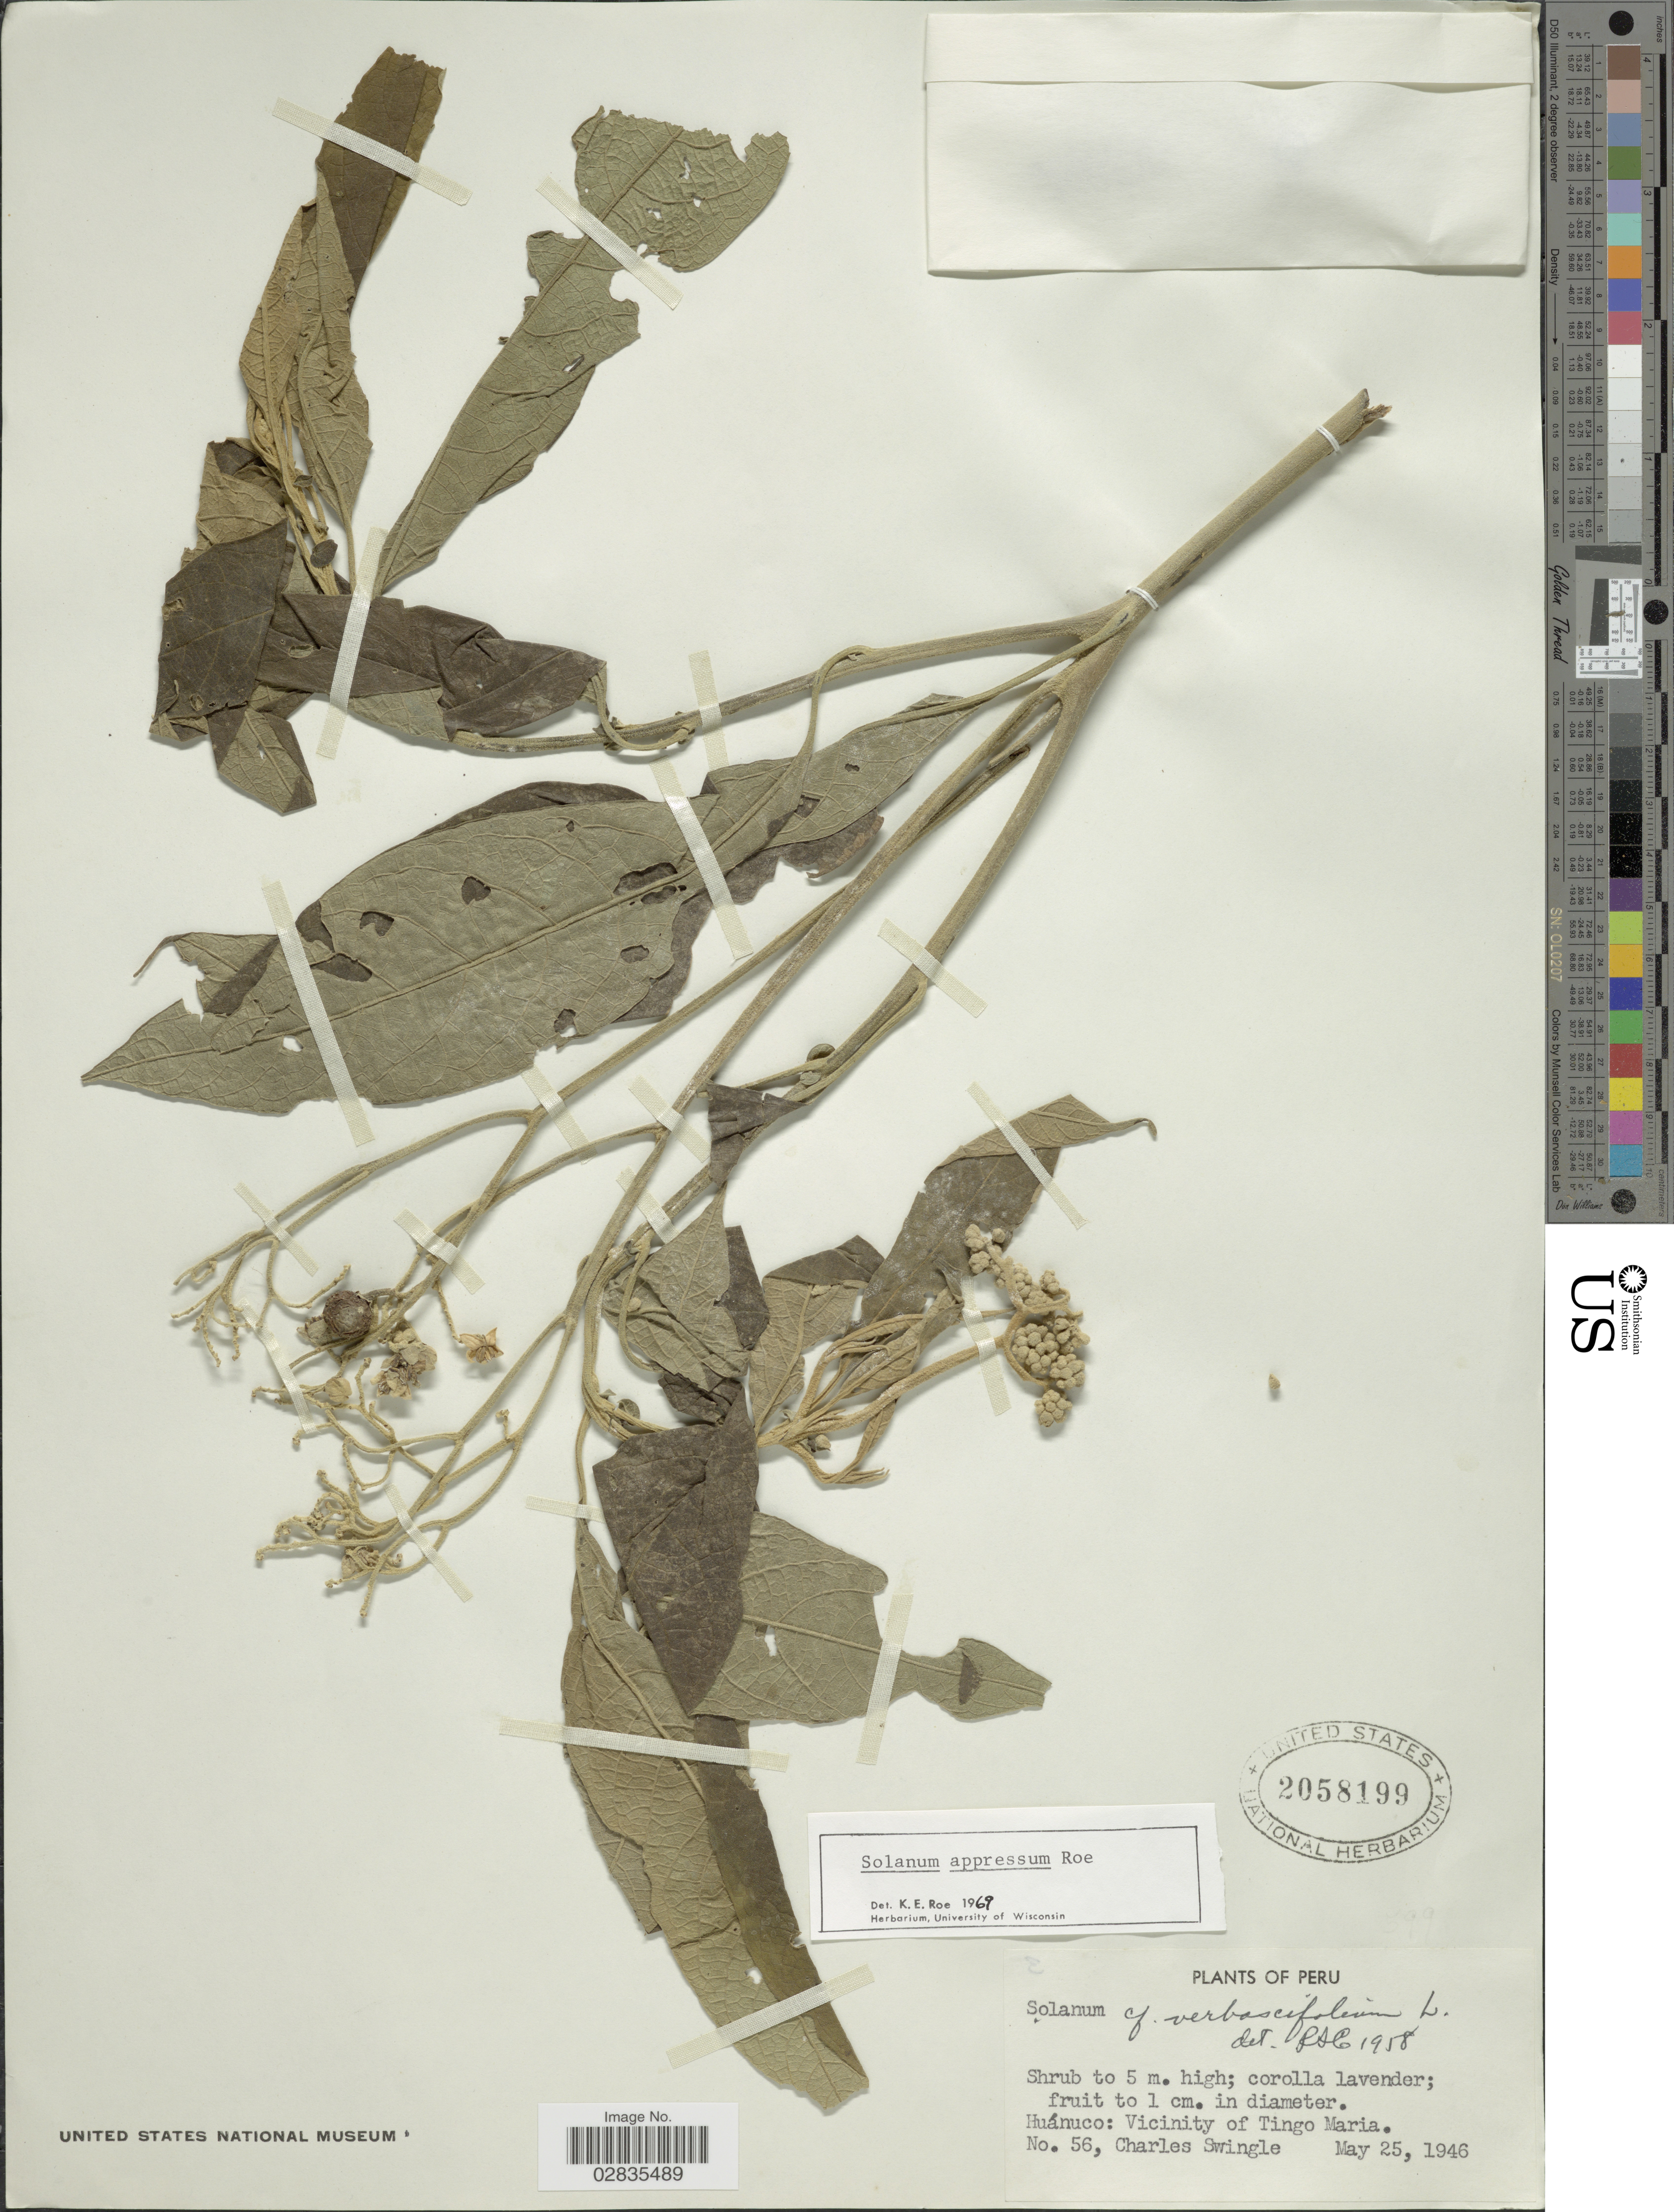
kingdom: Plantae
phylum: Tracheophyta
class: Magnoliopsida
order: Solanales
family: Solanaceae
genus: Solanum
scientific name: Solanum appressum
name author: K.E. Roe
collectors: C. Swingle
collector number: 56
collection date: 1946-05-25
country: Peru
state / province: Huánuco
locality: Vicinity of Tingo Maria.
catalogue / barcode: US 2058199